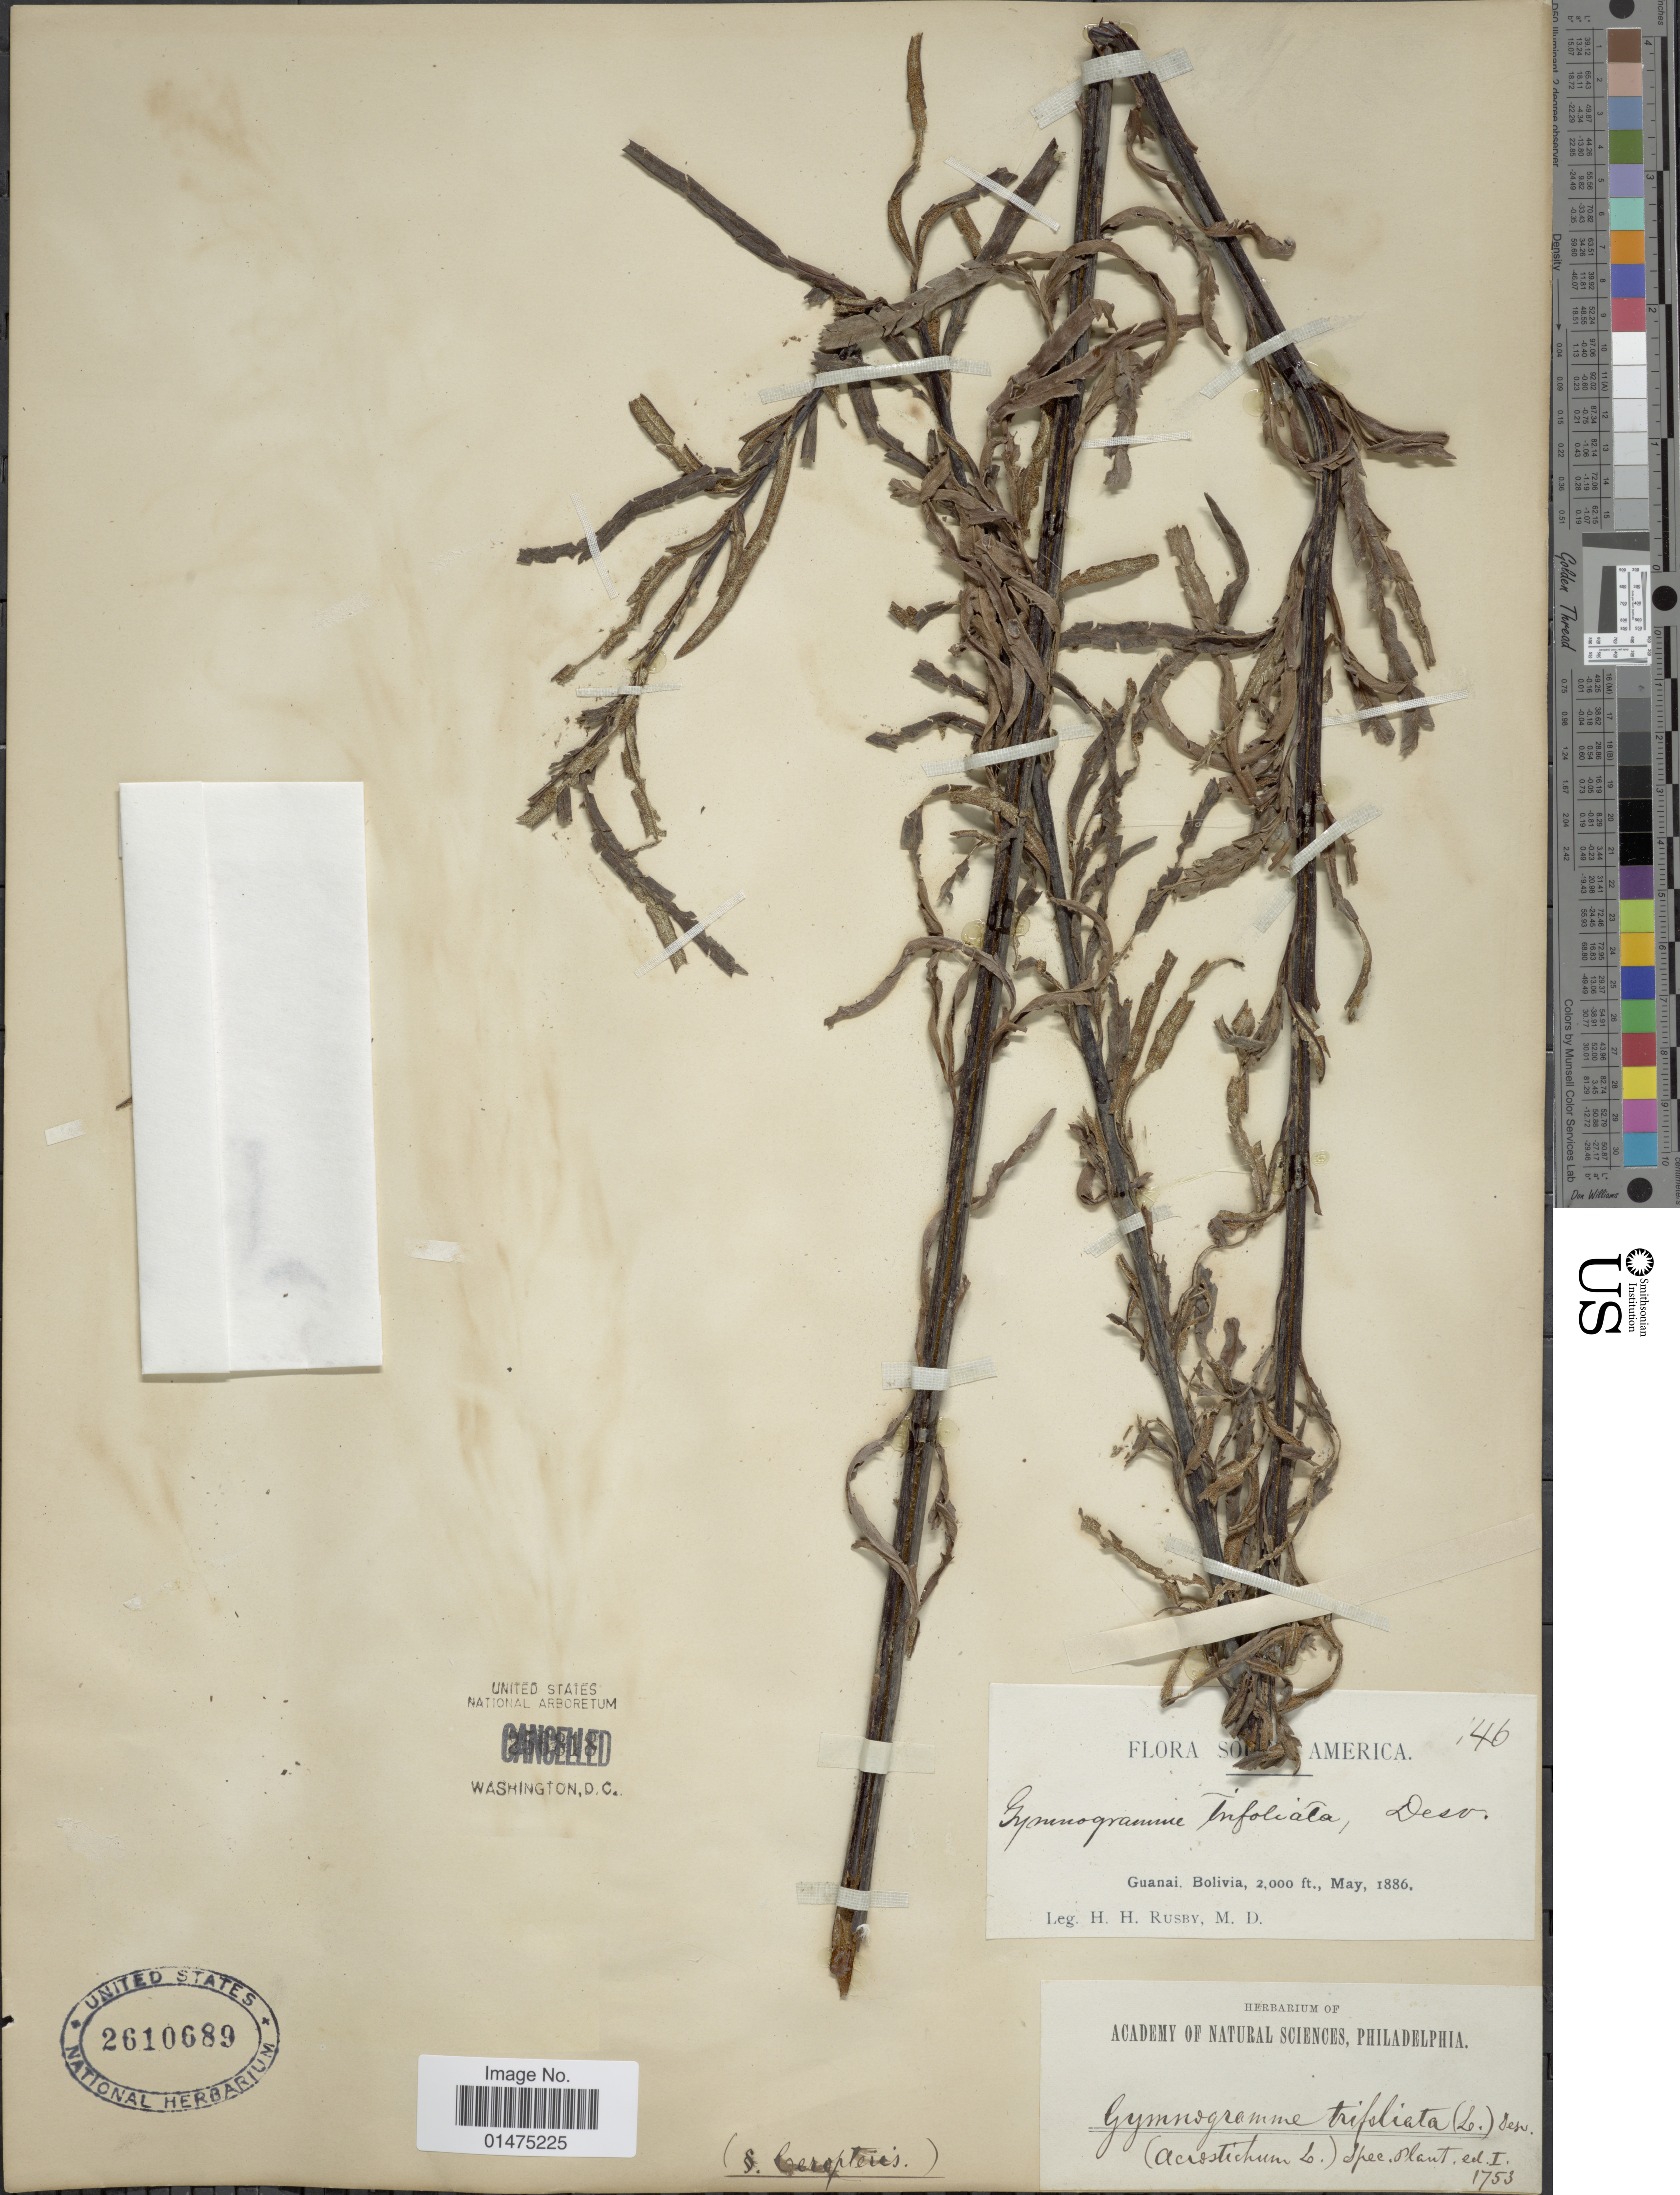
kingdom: Plantae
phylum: Tracheophyta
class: Polypodiopsida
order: Polypodiales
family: Pteridaceae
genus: Pityrogramma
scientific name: Pityrogramma trifoliata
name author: (L.) R.M. Tryon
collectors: H. H. Rusby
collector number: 46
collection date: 1886-05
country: Bolivia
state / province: La Páz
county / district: Larecaja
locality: Guanay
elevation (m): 610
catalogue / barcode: US 2610689